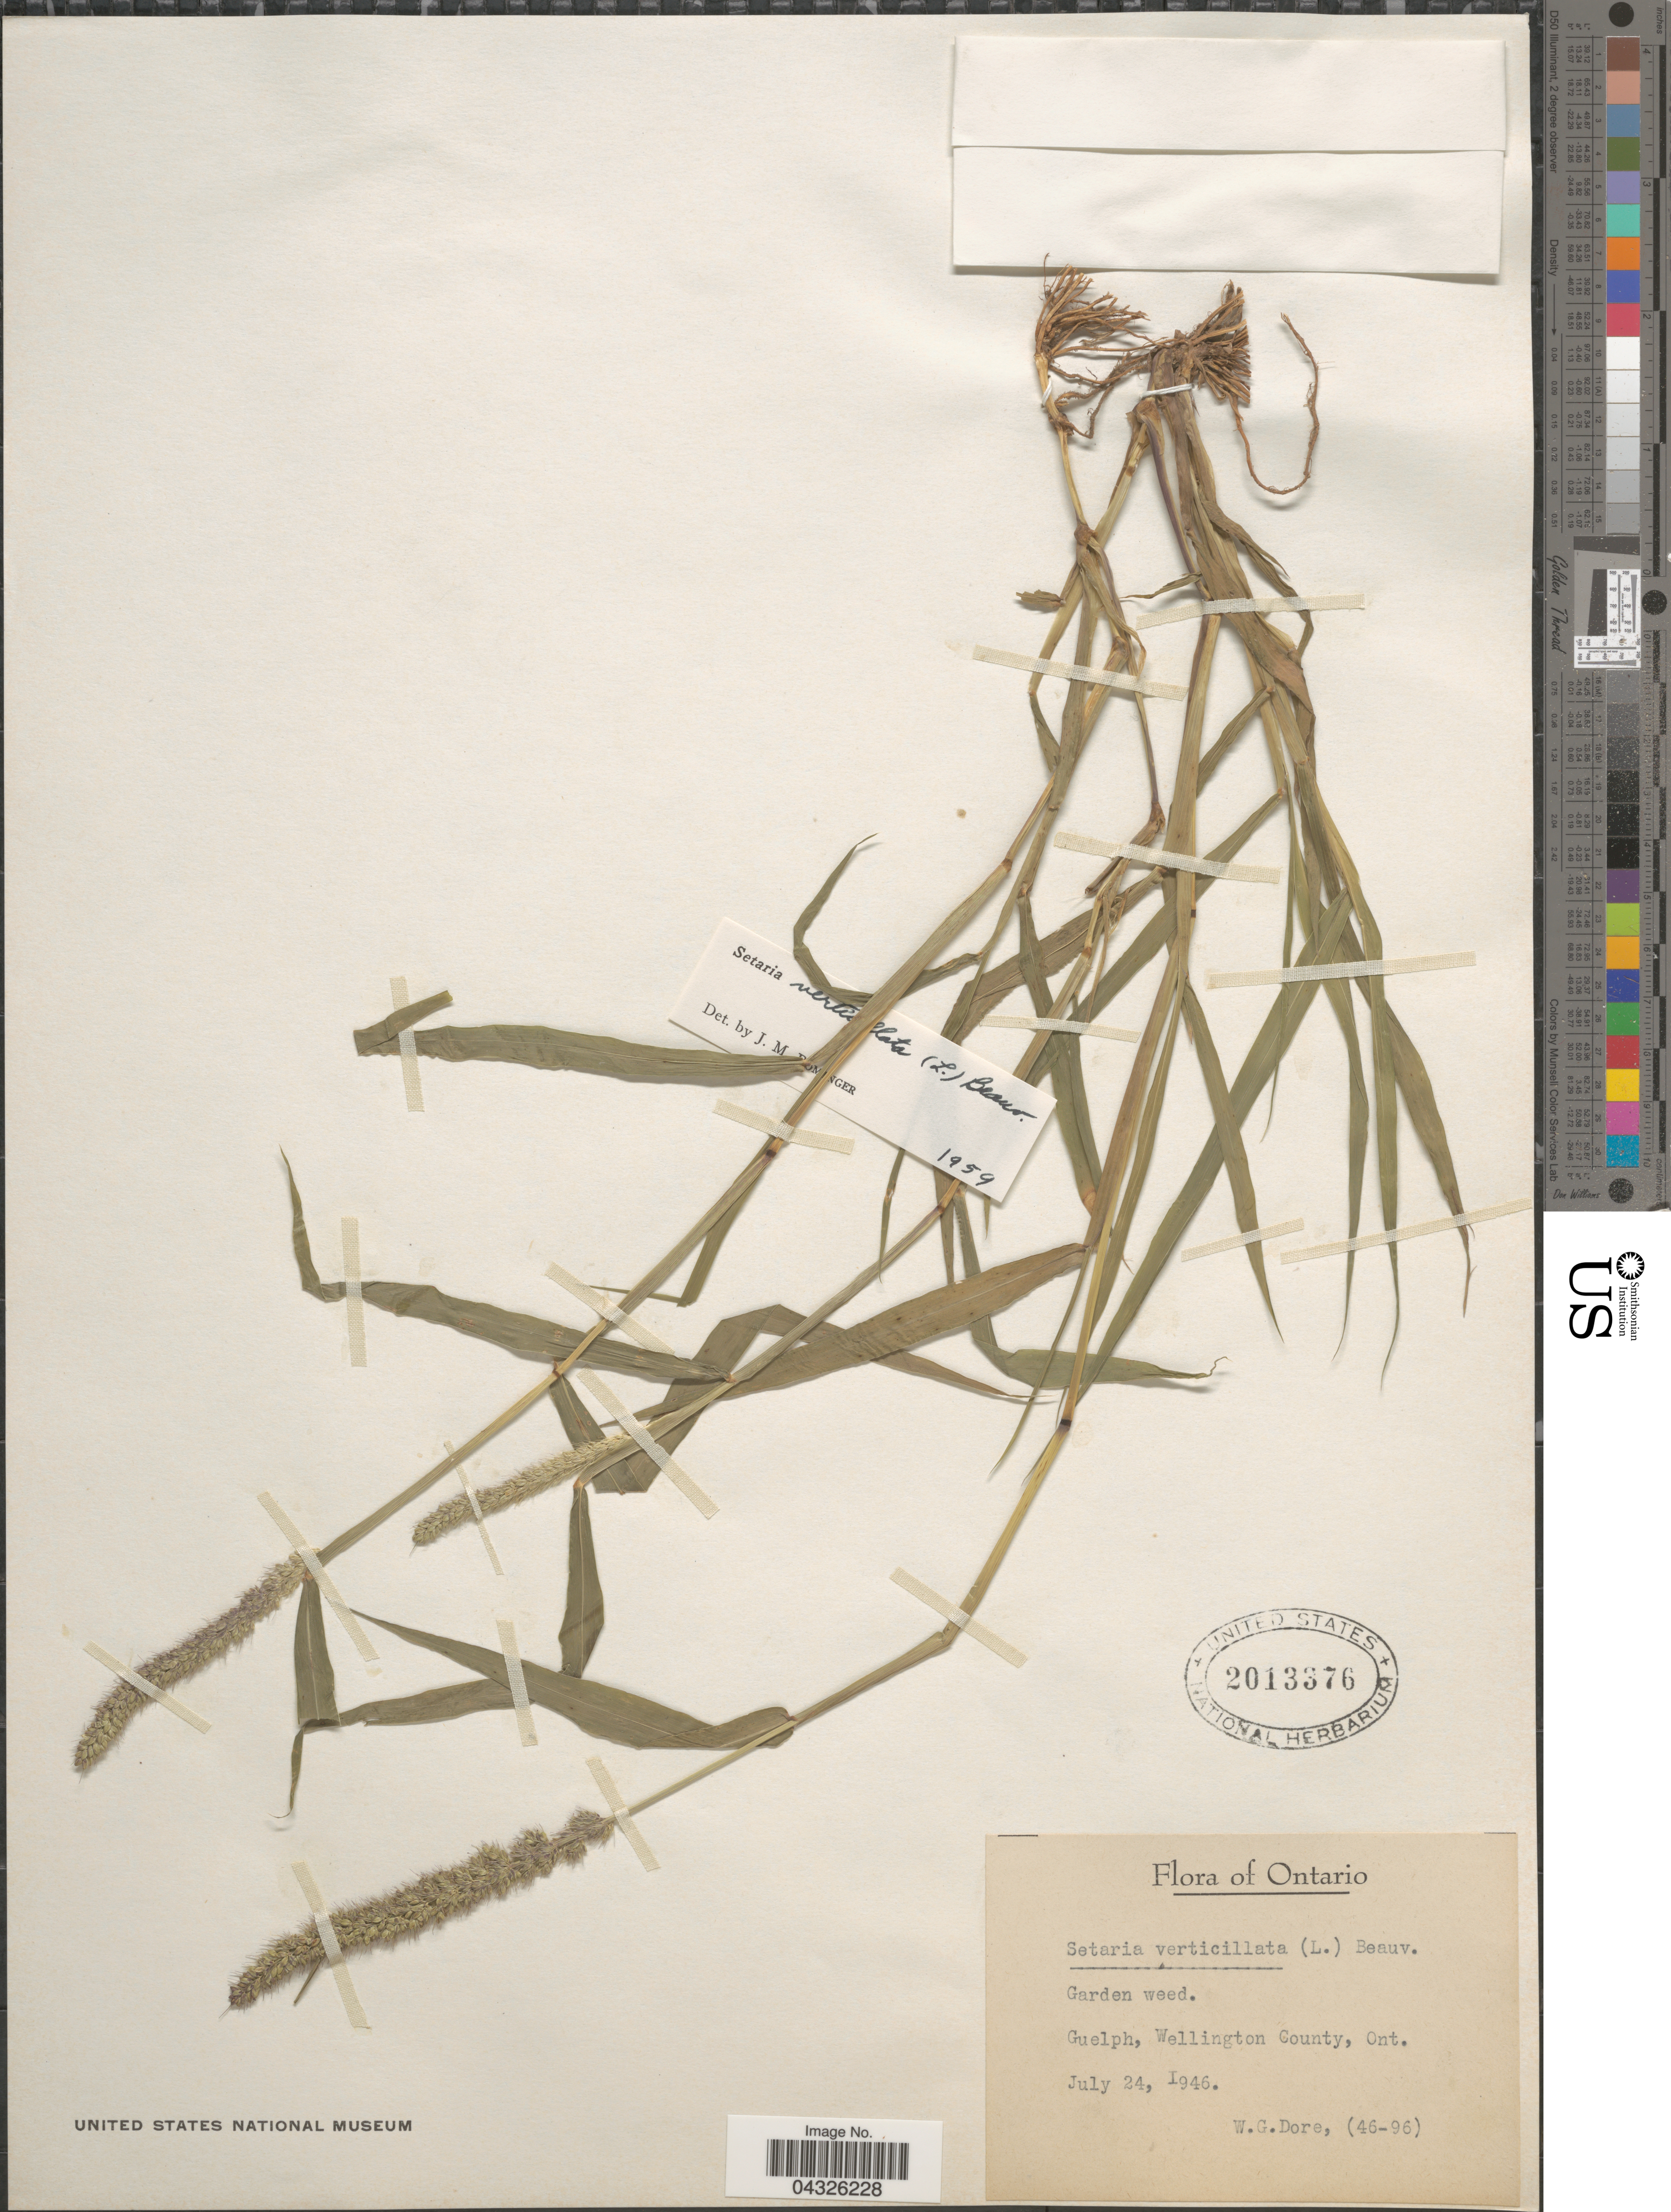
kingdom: Plantae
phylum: Tracheophyta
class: Liliopsida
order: Poales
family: Poaceae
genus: Setaria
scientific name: Setaria verticillata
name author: (L.) P. Beauv.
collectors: W. Dore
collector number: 46-96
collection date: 1946-07-24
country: Canada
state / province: Ontario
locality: Garden weed. Guelph, Wellington County.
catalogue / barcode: US 2013376